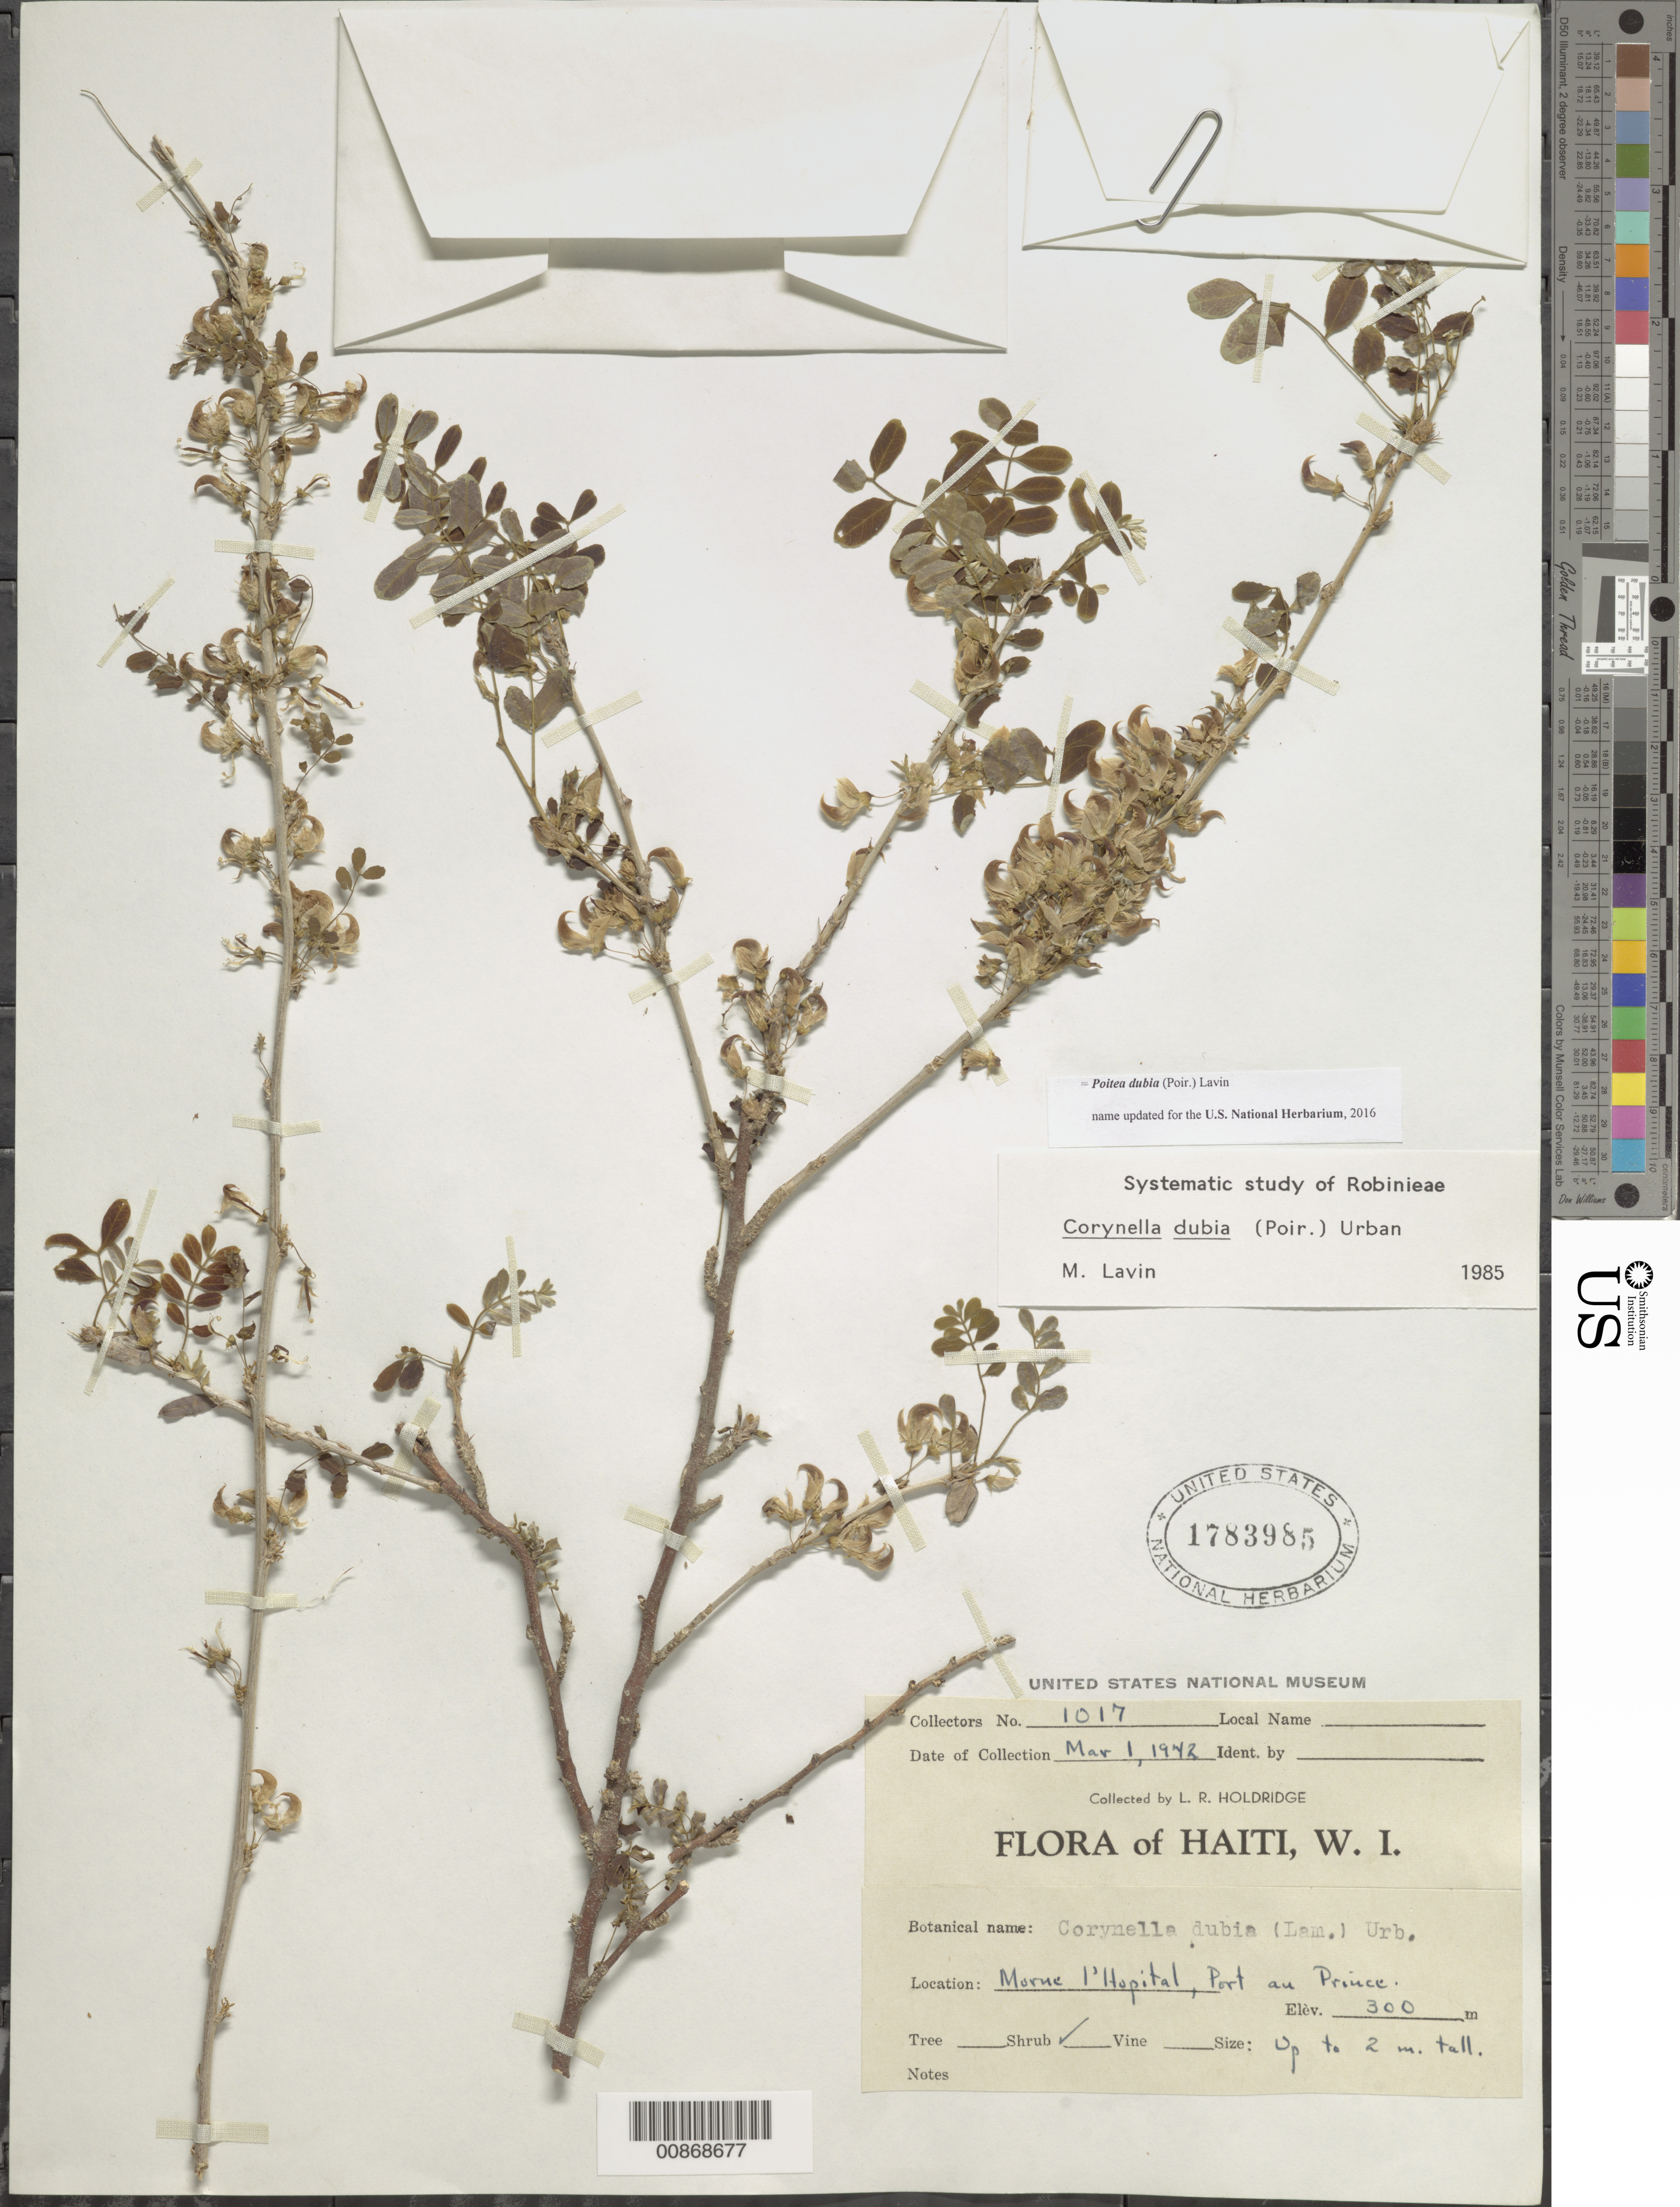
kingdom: Plantae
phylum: Tracheophyta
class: Magnoliopsida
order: Fabales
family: Fabaceae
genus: Poitea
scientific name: Poitea dubia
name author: (Poir.) Lavin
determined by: Lavin, M.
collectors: L. Holdridge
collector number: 1017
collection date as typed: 01 Mar 1942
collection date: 1942-03-01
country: Haiti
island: Hispaniola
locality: Morne L'Hôpital, Port au Prince.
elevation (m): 300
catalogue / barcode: US 1783985